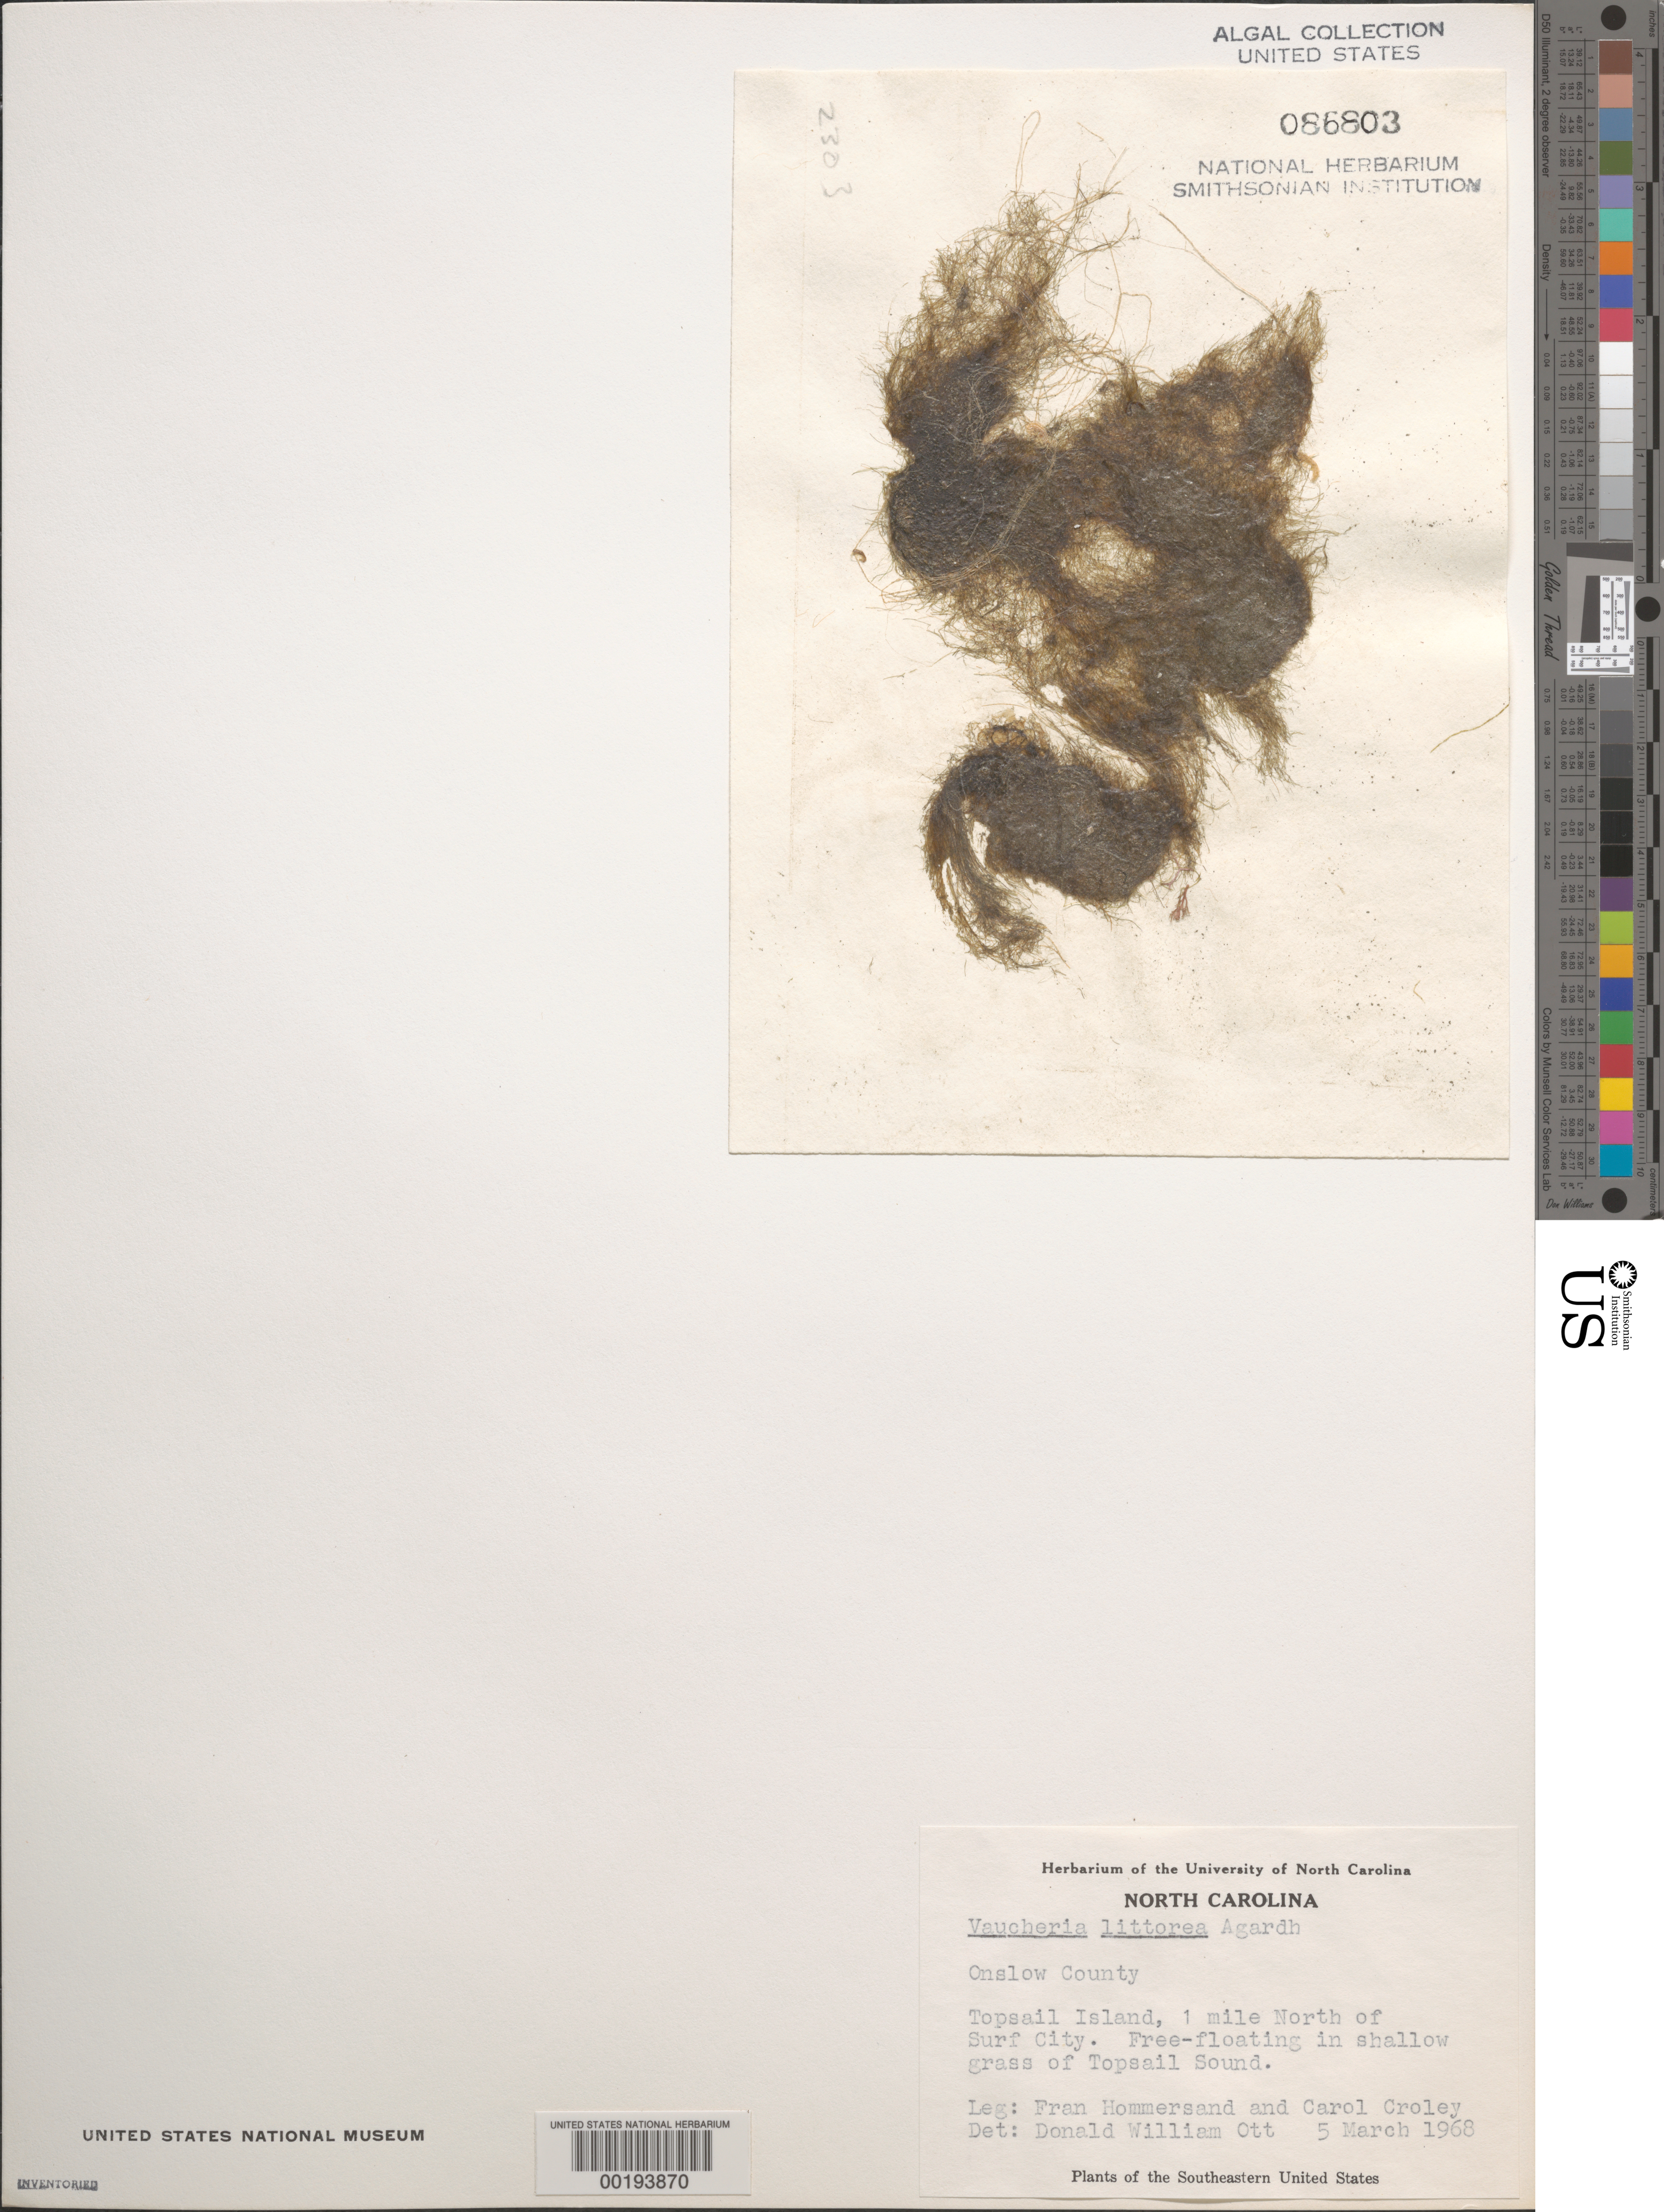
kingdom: Chromista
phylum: Ochrophyta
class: Xanthophyceae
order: Vaucheriales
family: Vaucheriaceae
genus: Vaucheria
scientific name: Vaucheria litorea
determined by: Ott, D. W.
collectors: F. Hommersand & F. C. Croley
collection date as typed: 05 Mar 1968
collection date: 1968-03-05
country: United States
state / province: North Carolina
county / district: Onslow County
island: Topsail Island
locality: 1 mile north of Surf City Sound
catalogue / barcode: US 86803